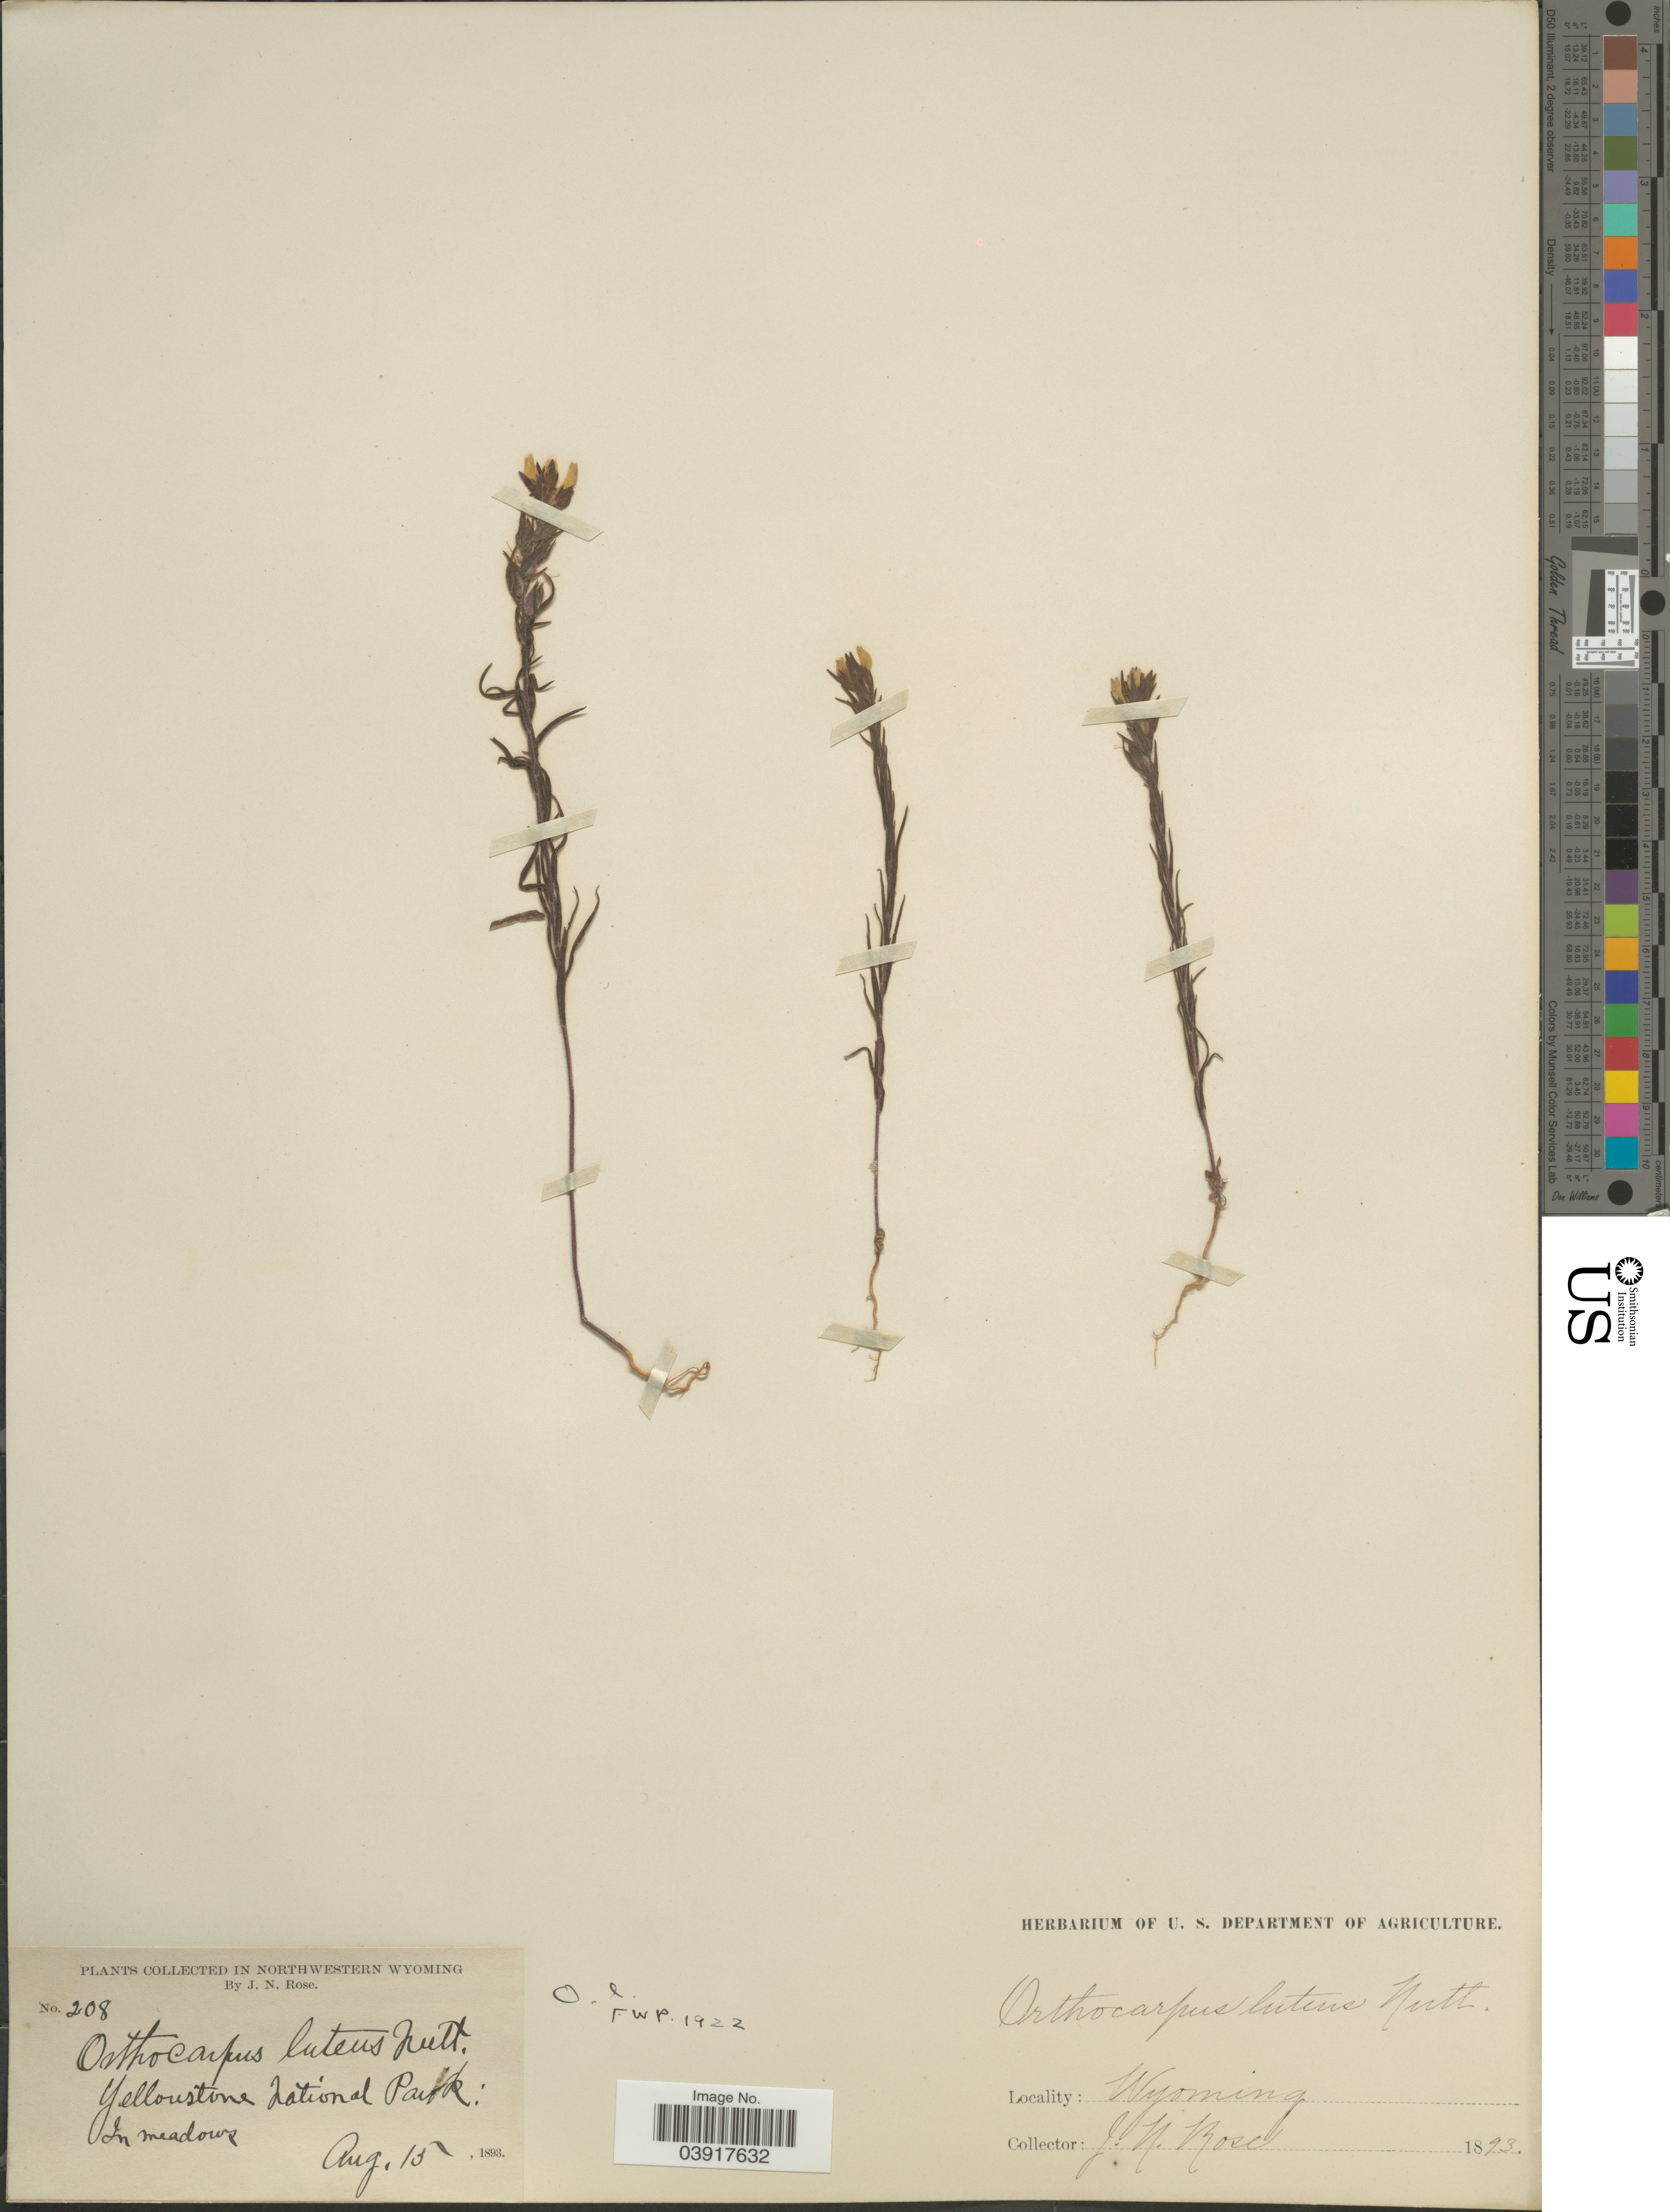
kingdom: Plantae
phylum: Tracheophyta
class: Magnoliopsida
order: Lamiales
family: Orobanchaceae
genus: Orthocarpus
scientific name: Orthocarpus luteus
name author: Nutt.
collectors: J. N. Rose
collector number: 208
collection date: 1893-08-15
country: United States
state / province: Wyoming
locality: In northwestern Wyoming. Yellowstone National Park.